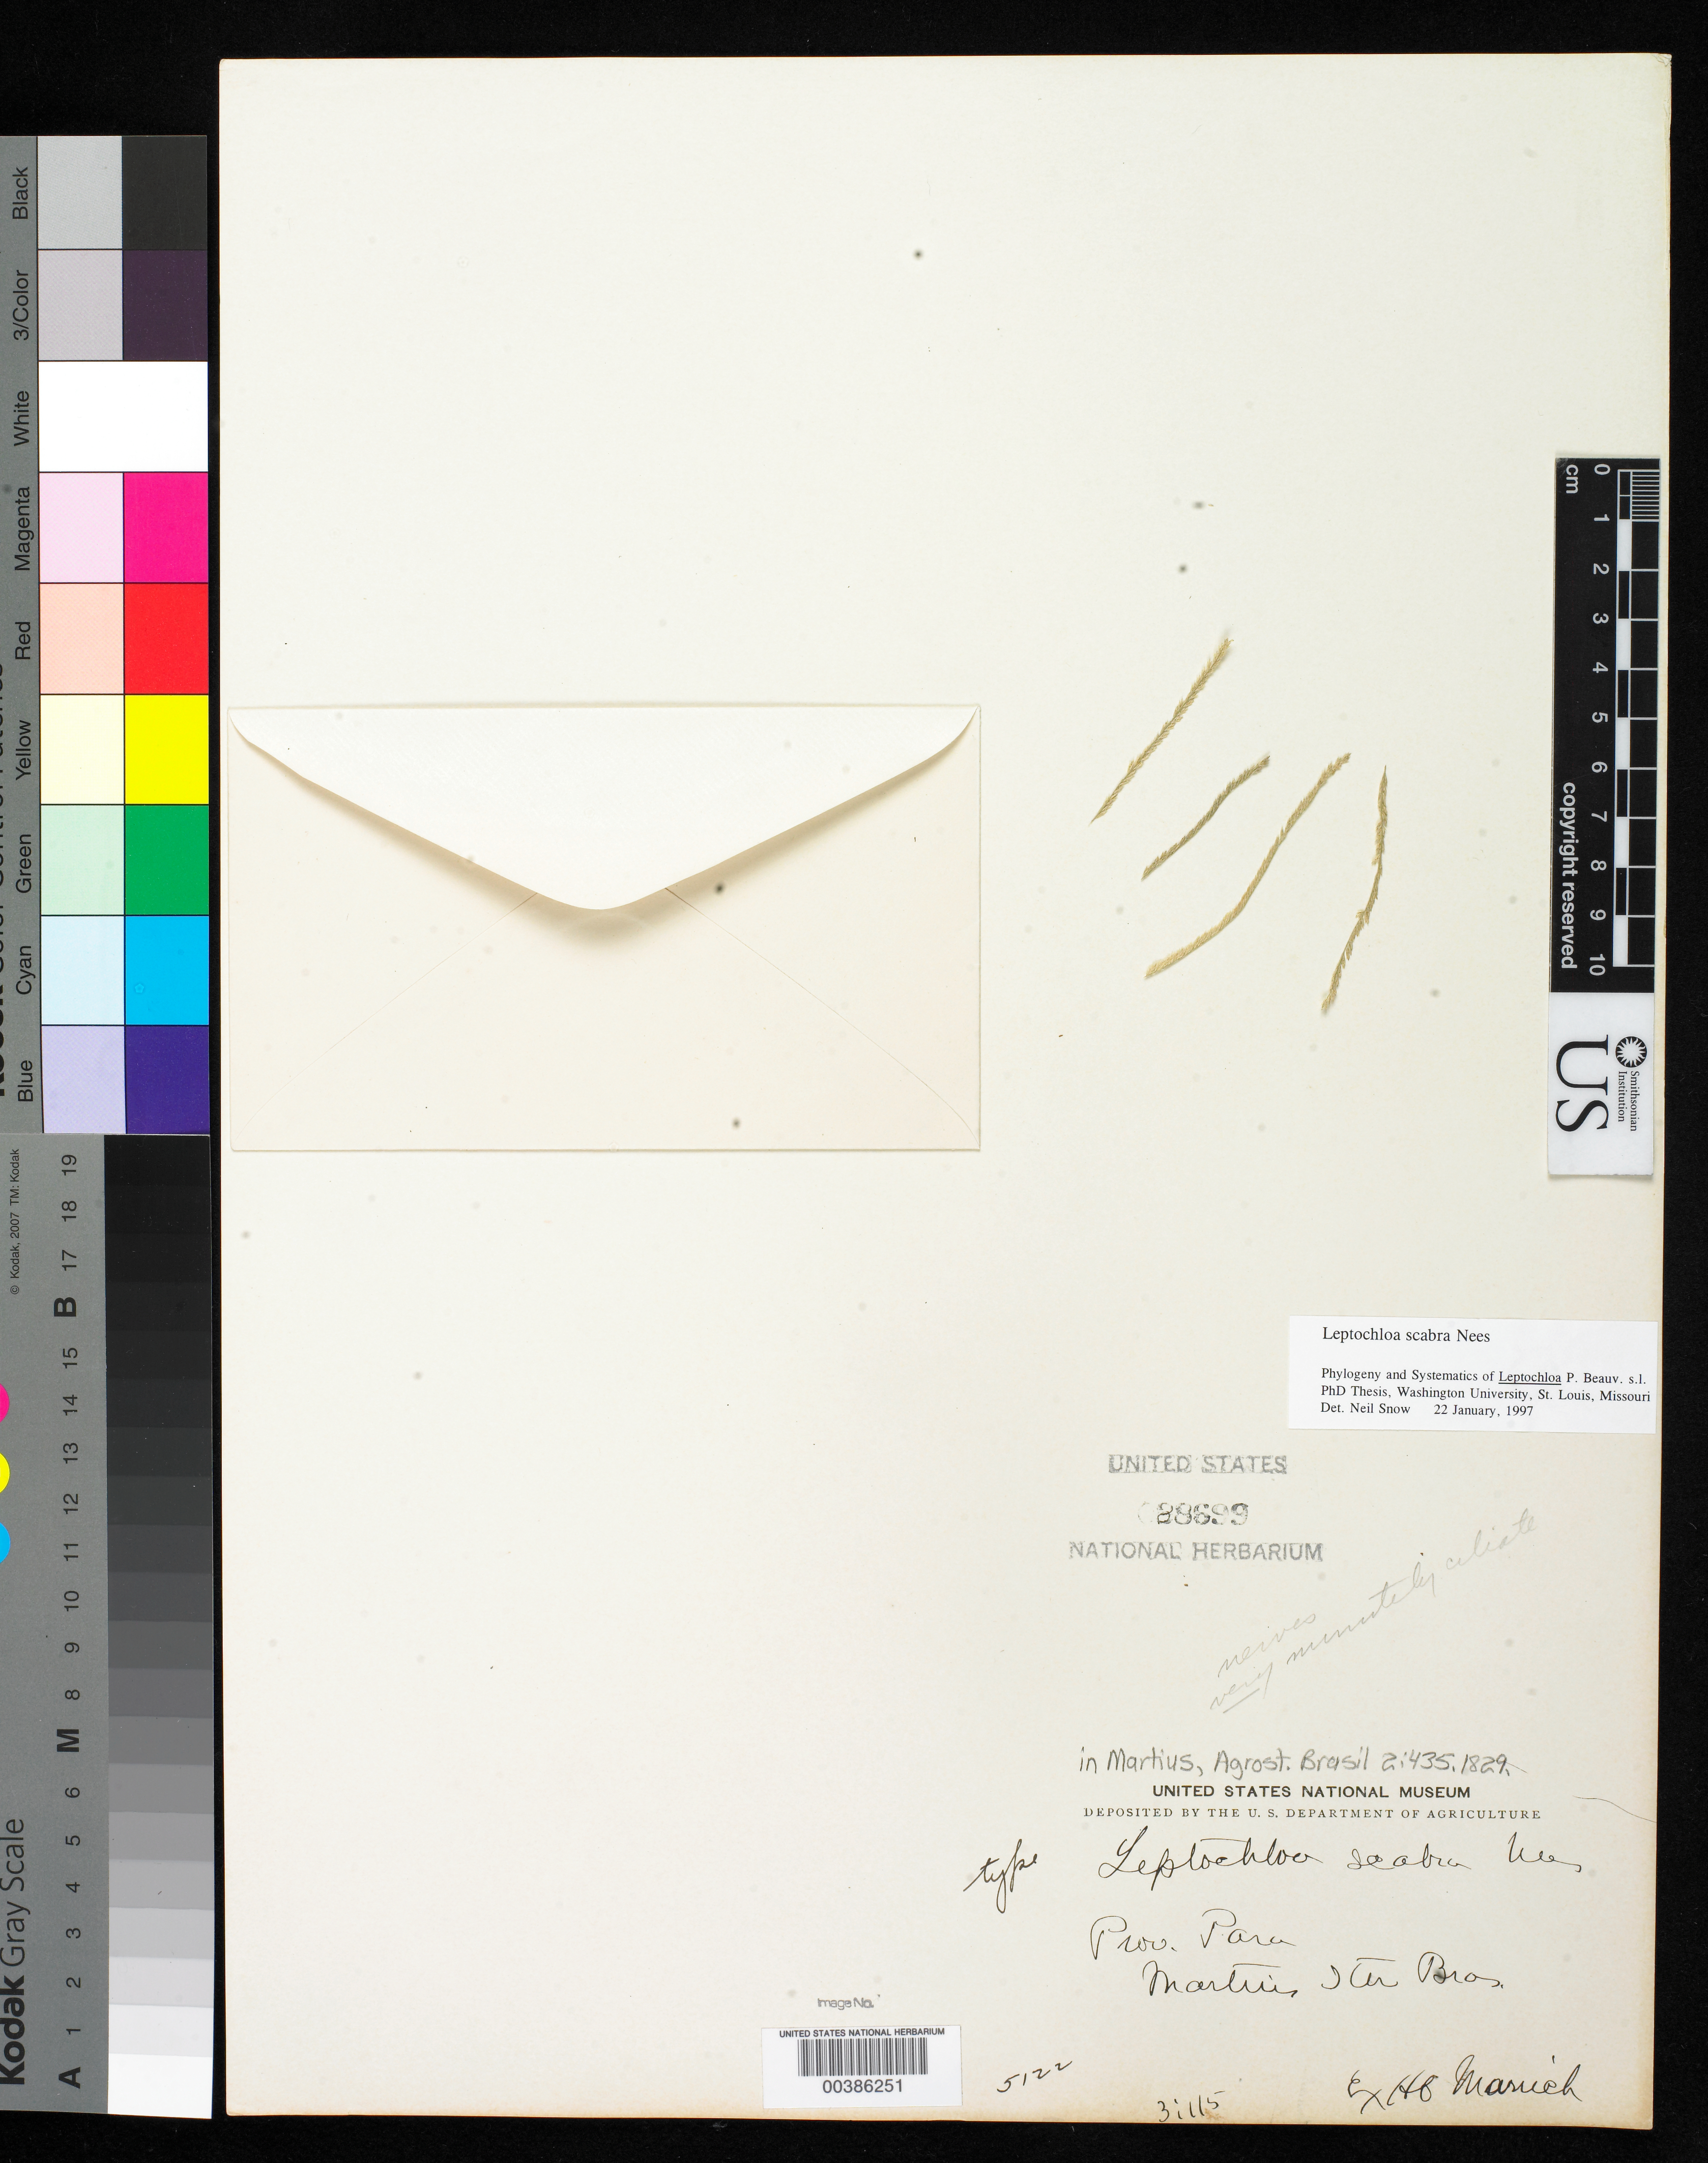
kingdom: Plantae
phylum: Tracheophyta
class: Liliopsida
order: Poales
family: Poaceae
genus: Leptochloa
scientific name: Leptochloa scabra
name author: Nees in Mart.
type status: Type Fragment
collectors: C. F. Martius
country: Brazil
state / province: Pará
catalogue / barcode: US 88699